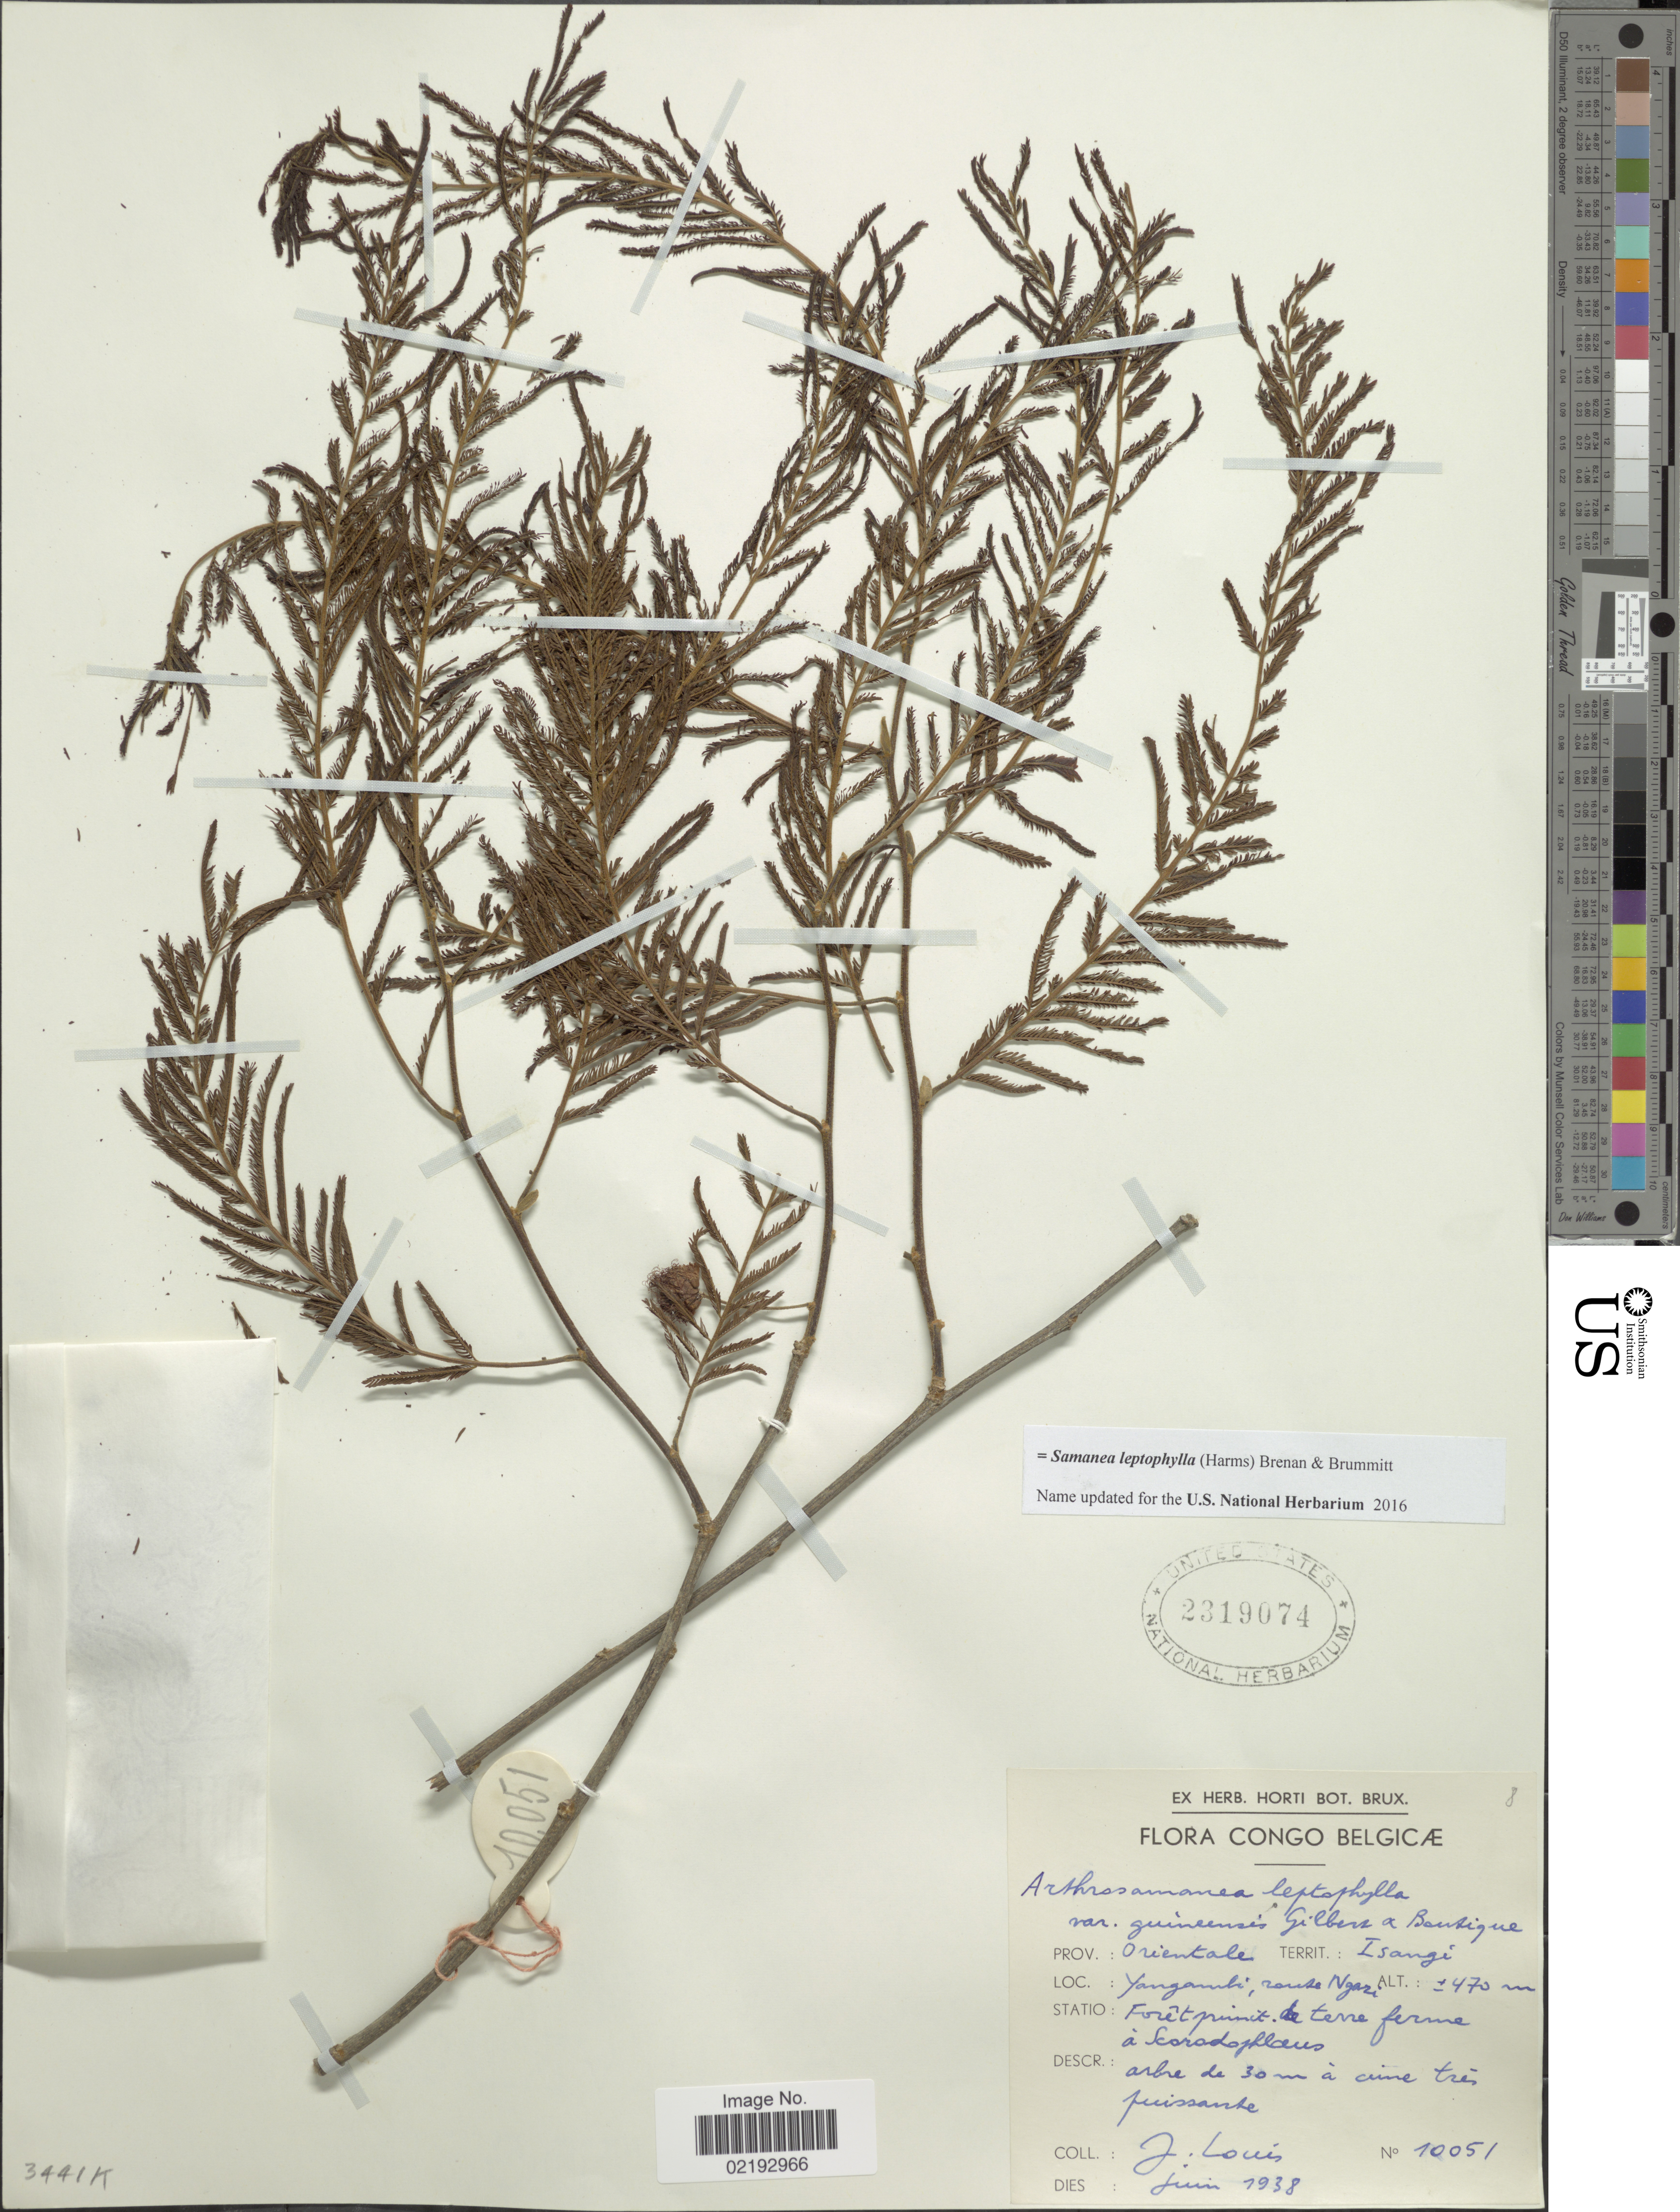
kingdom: Plantae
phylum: Tracheophyta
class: Magnoliopsida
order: Fabales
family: Fabaceae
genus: Samanea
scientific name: Samanea leptophylla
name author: (Harms) Brenan & Brummitt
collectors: J. Louis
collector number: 10051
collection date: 1938-06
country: Congo, Democratic Republic of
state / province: Tshopo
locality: Congo Belge, Isangi, Yangambi, route Ngazi.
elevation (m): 470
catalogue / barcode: US 2319074